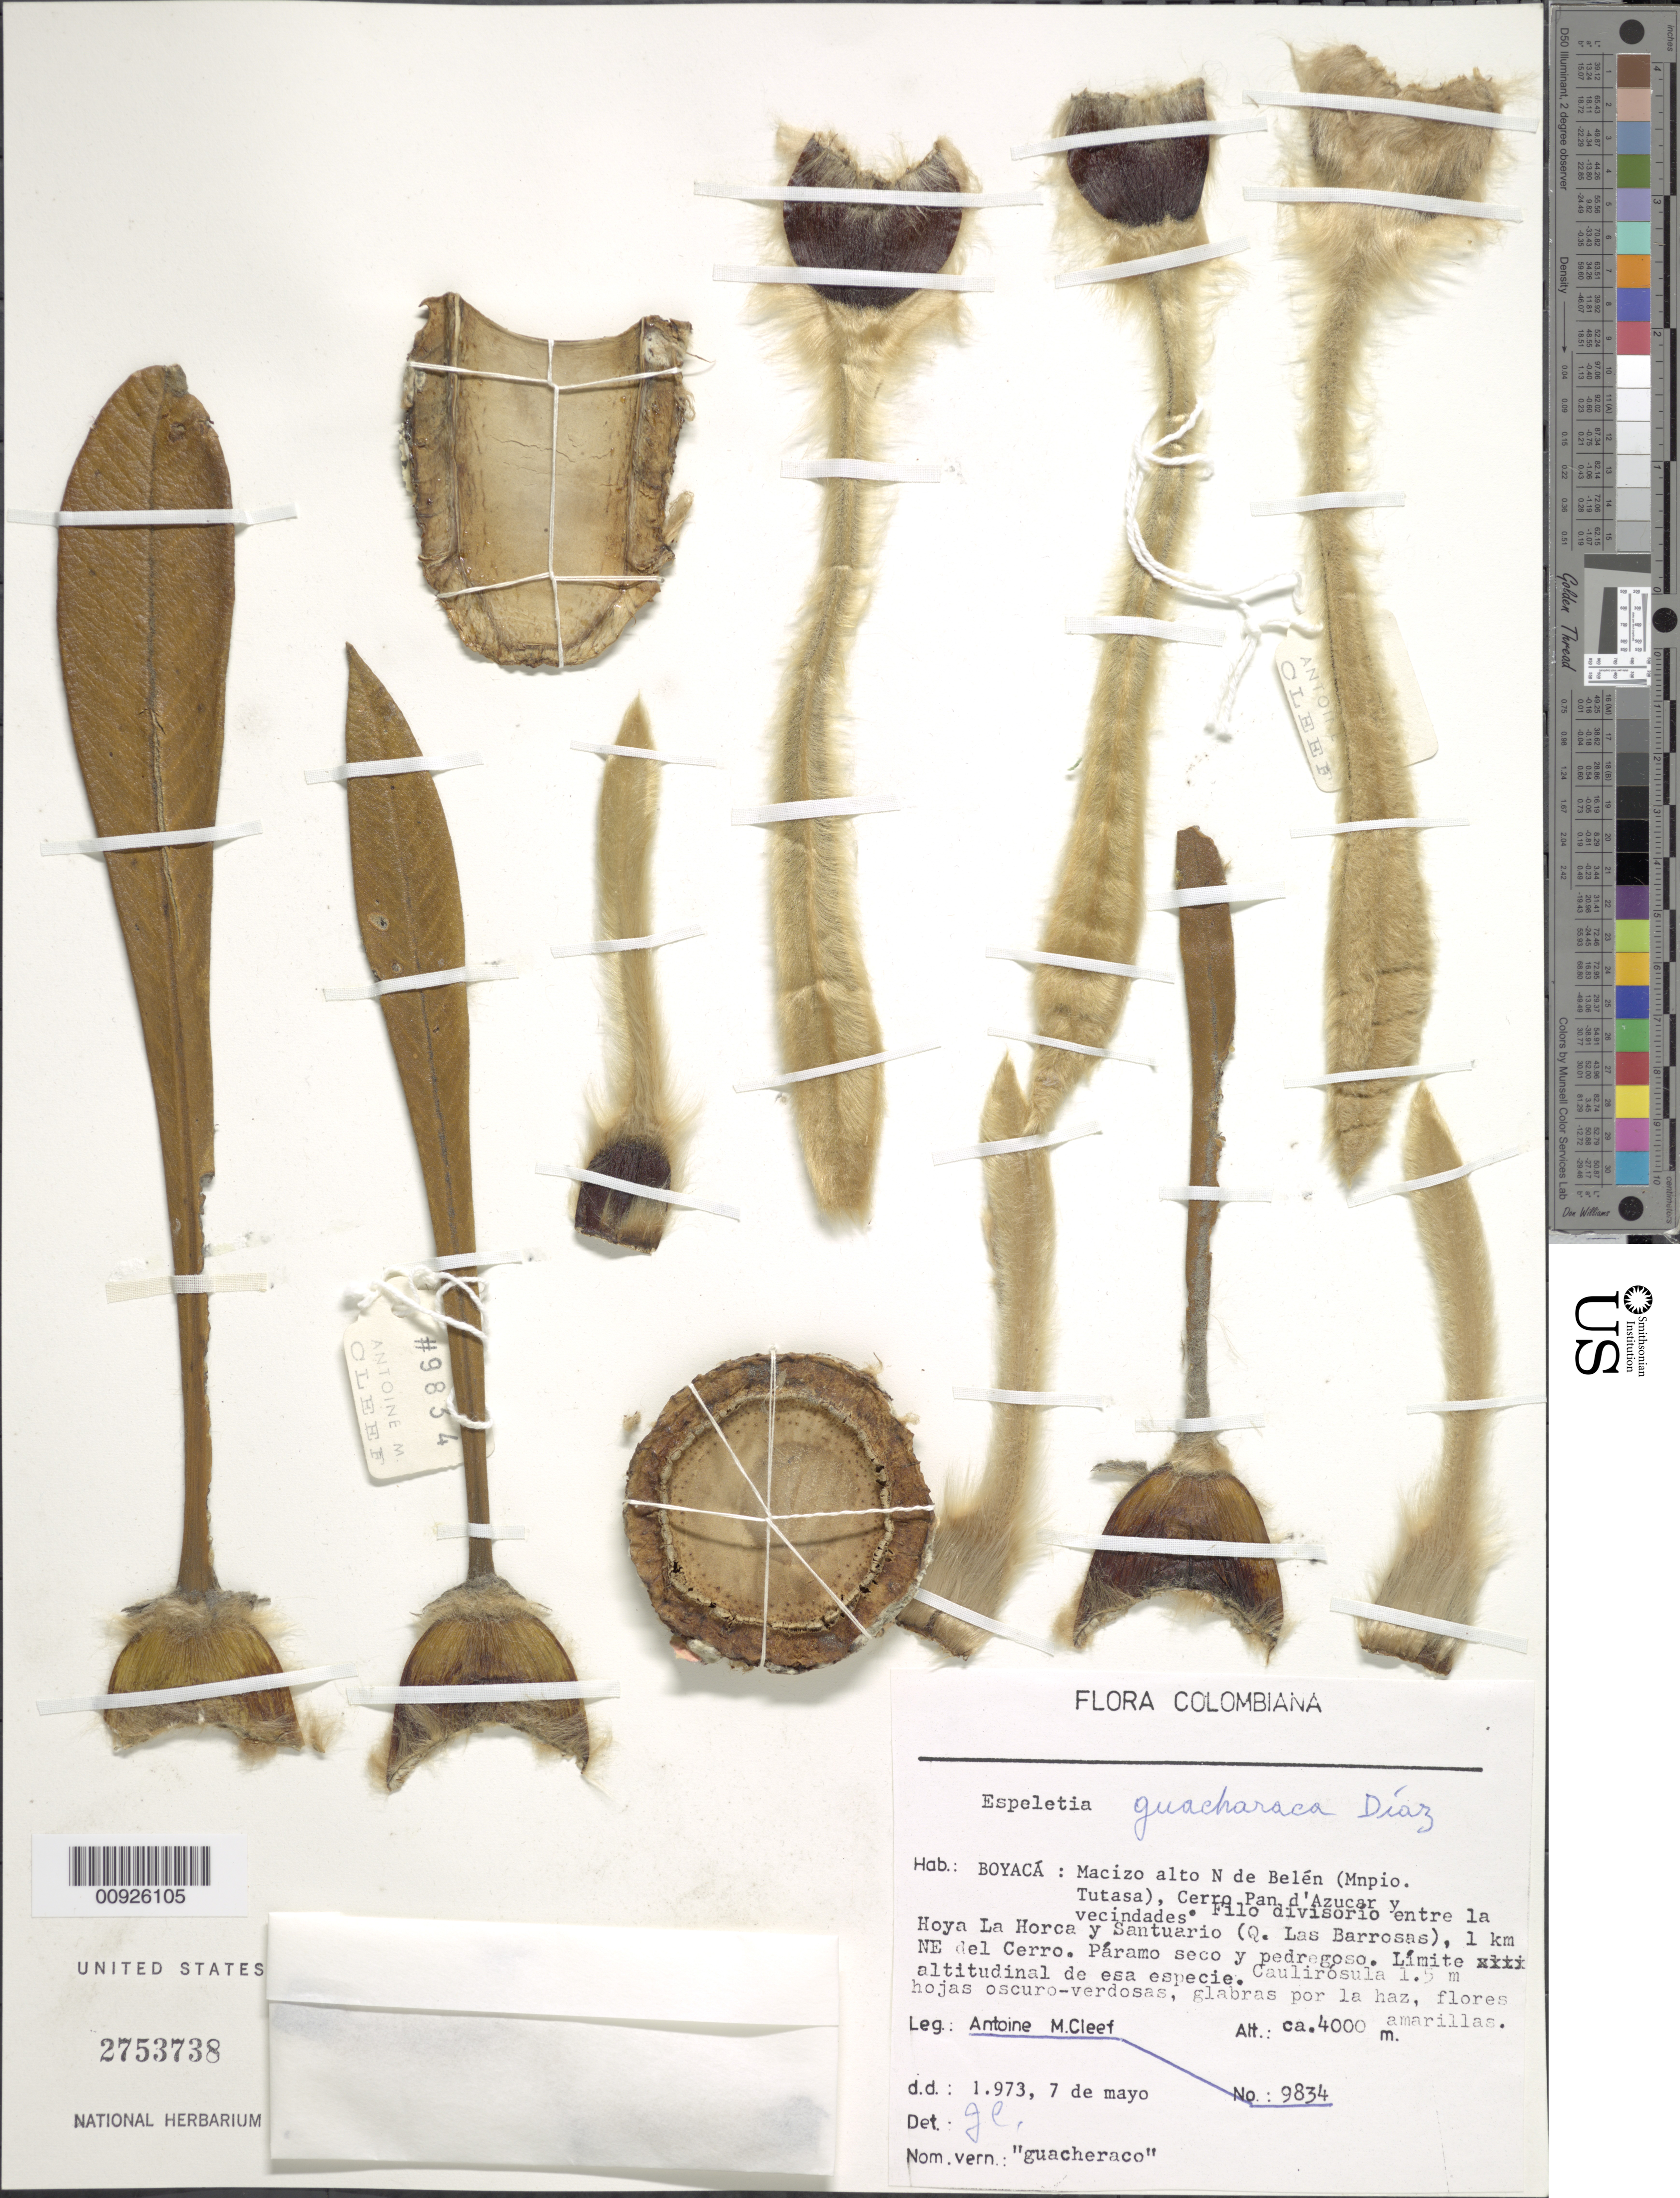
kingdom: Plantae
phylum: Tracheophyta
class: Magnoliopsida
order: Asterales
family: Asteraceae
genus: Espeletiopsis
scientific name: Espeletiopsis jimenez-quesadae var. guacharaca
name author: (S. Díaz) Cuatrec.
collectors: A. M. Cleef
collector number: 9834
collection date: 1973-05-07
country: Colombia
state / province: Boyacá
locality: Boyacá: Macizo alto N de Belen (Mnpio. Tutasa), Cerro Pan d'Azucar y vecindades. Filo divisorio entre la Hoya La Horca y Santuario (Q. Las Barrosas), 1 km NE del Cerro.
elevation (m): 4000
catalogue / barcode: US 2753738